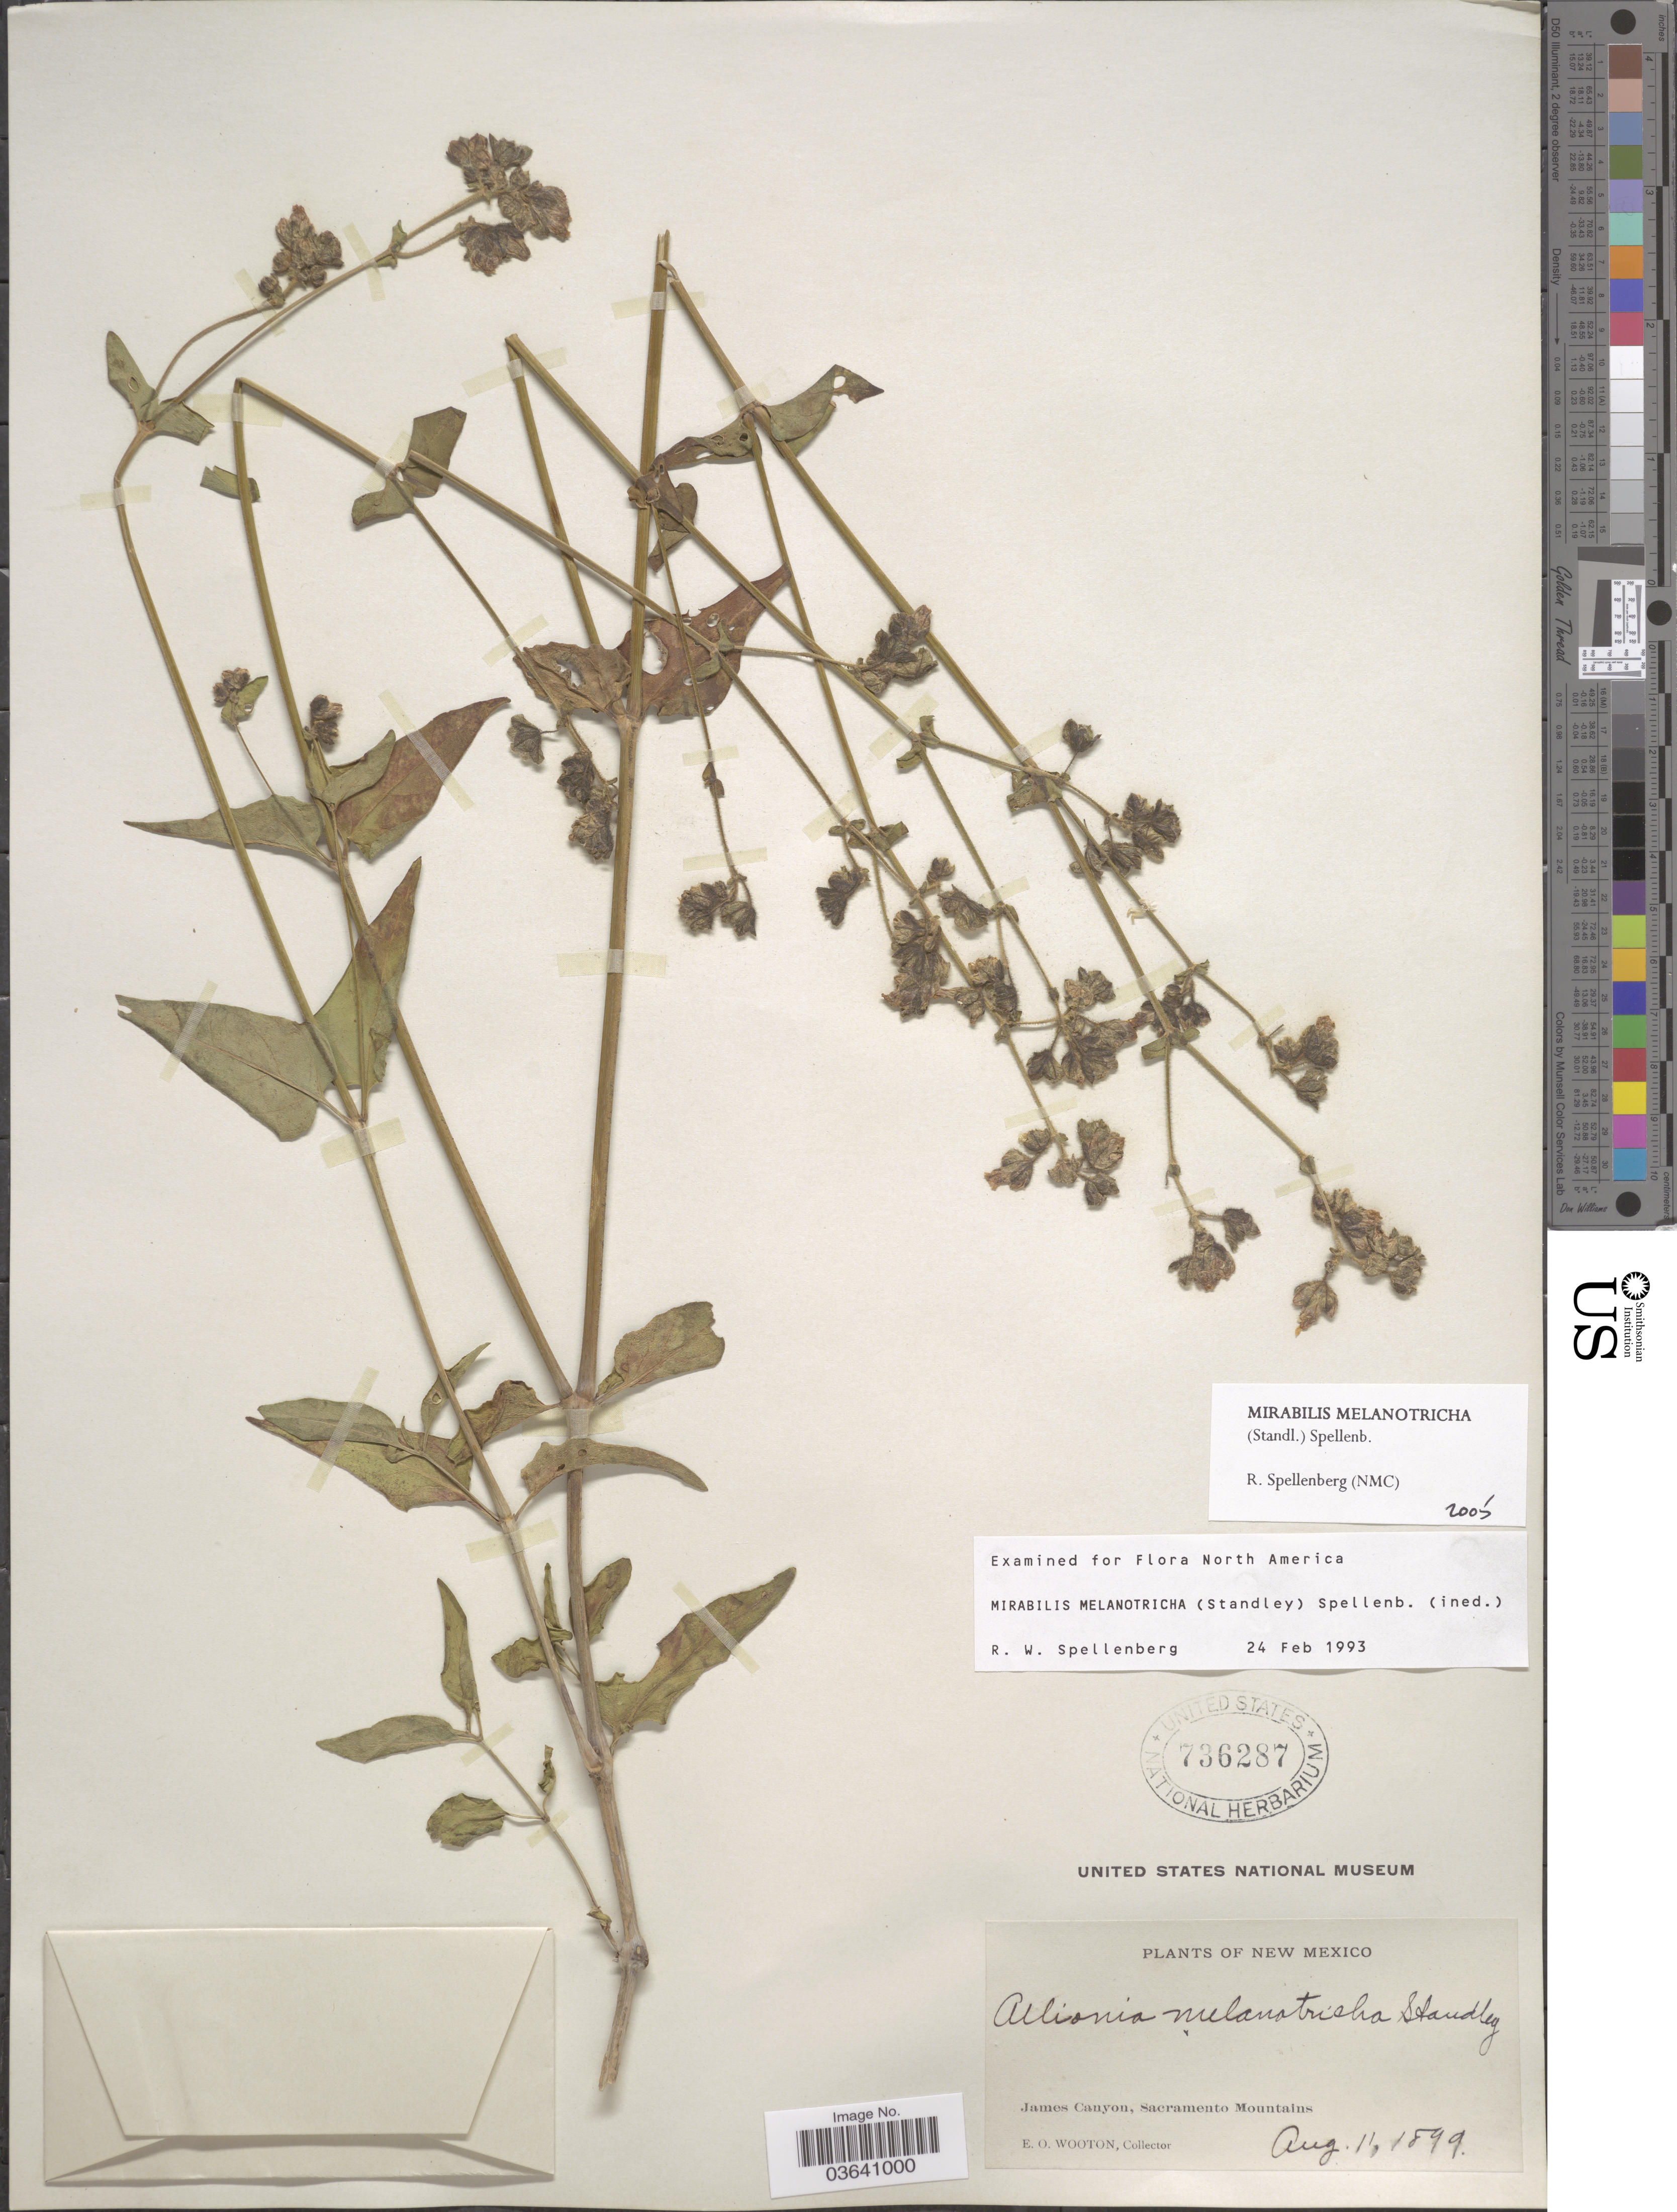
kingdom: Plantae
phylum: Tracheophyta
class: Magnoliopsida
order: Caryophyllales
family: Nyctaginaceae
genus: Mirabilis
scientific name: Mirabilis melanotricha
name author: (Standl.) Spellenb.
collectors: E. O. Wooton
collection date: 1899-08-11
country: United States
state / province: New Mexico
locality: James Canyon, Sacramento Mountains.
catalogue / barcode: US 736287